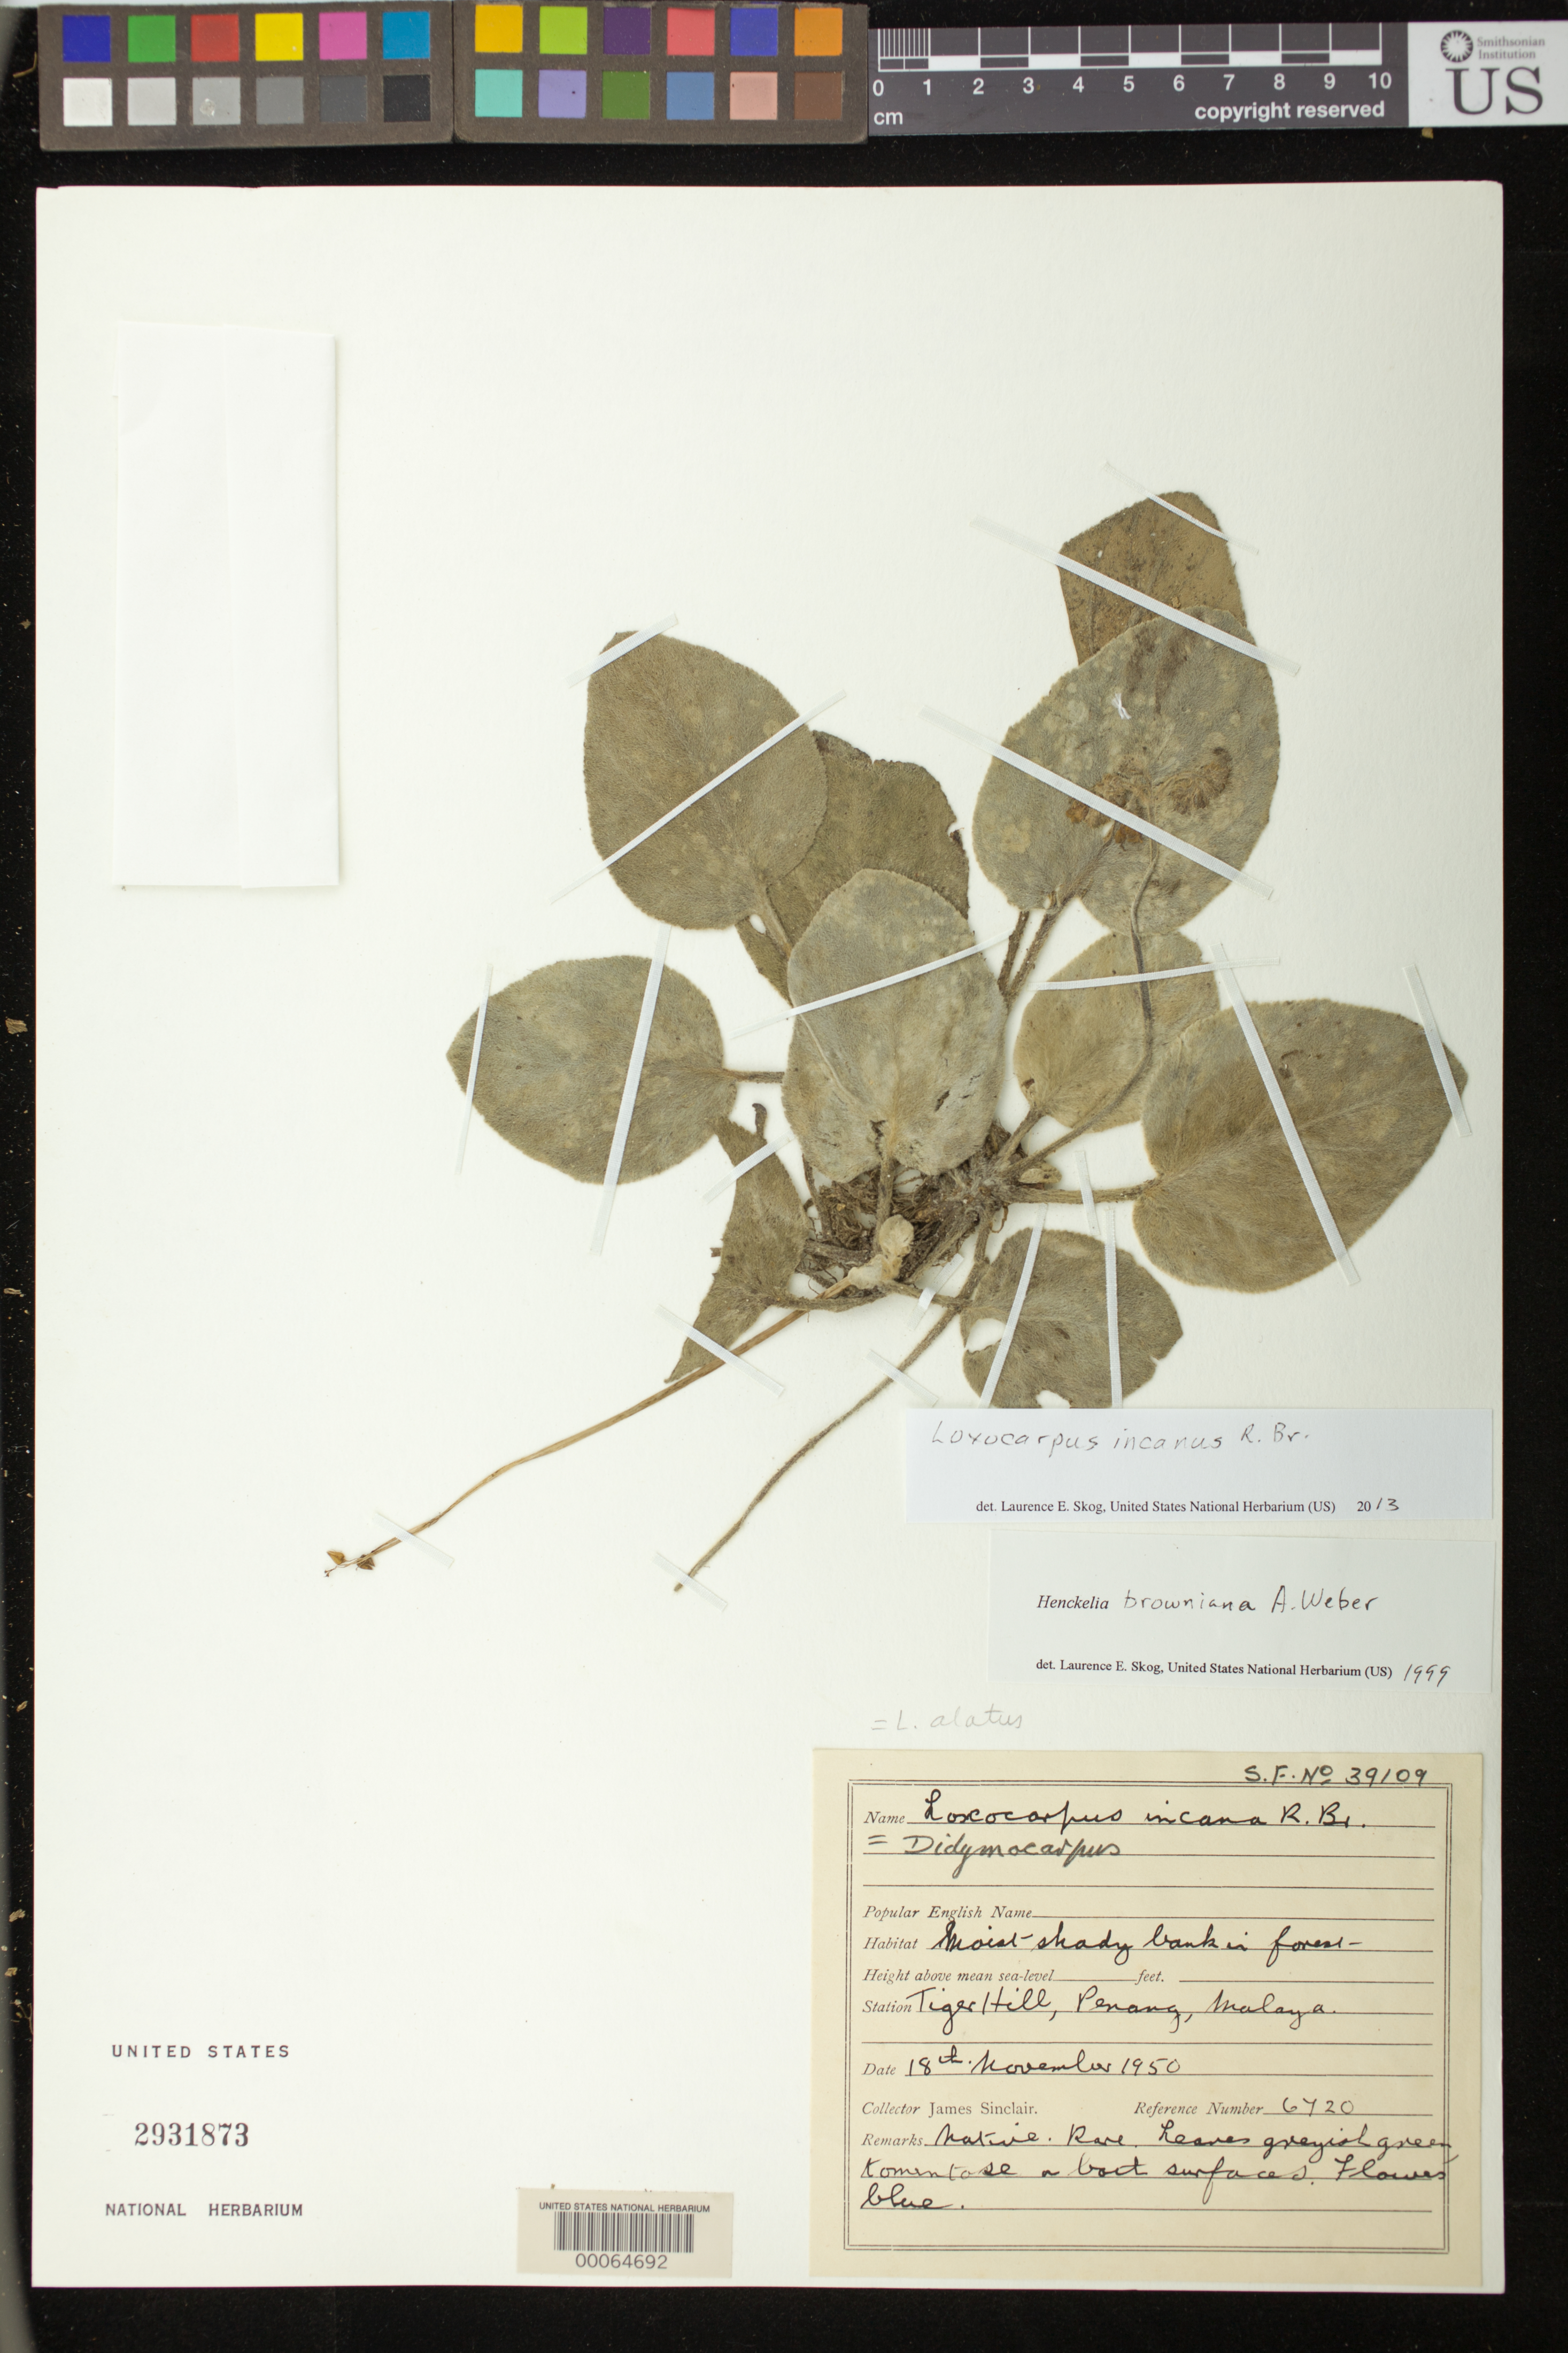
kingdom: Plantae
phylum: Tracheophyta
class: Magnoliopsida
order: Lamiales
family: Gesneriaceae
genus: Loxocarpus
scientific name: Loxocarpus incanus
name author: R. Br.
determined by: Skog, Laurence E.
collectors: J. Sinclair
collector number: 6720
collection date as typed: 18 Nov 1950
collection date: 1950-11-18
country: Malaysia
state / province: Pinang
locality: Penang, Tiger hill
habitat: Moist shady bank in forest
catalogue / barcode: US 2931873